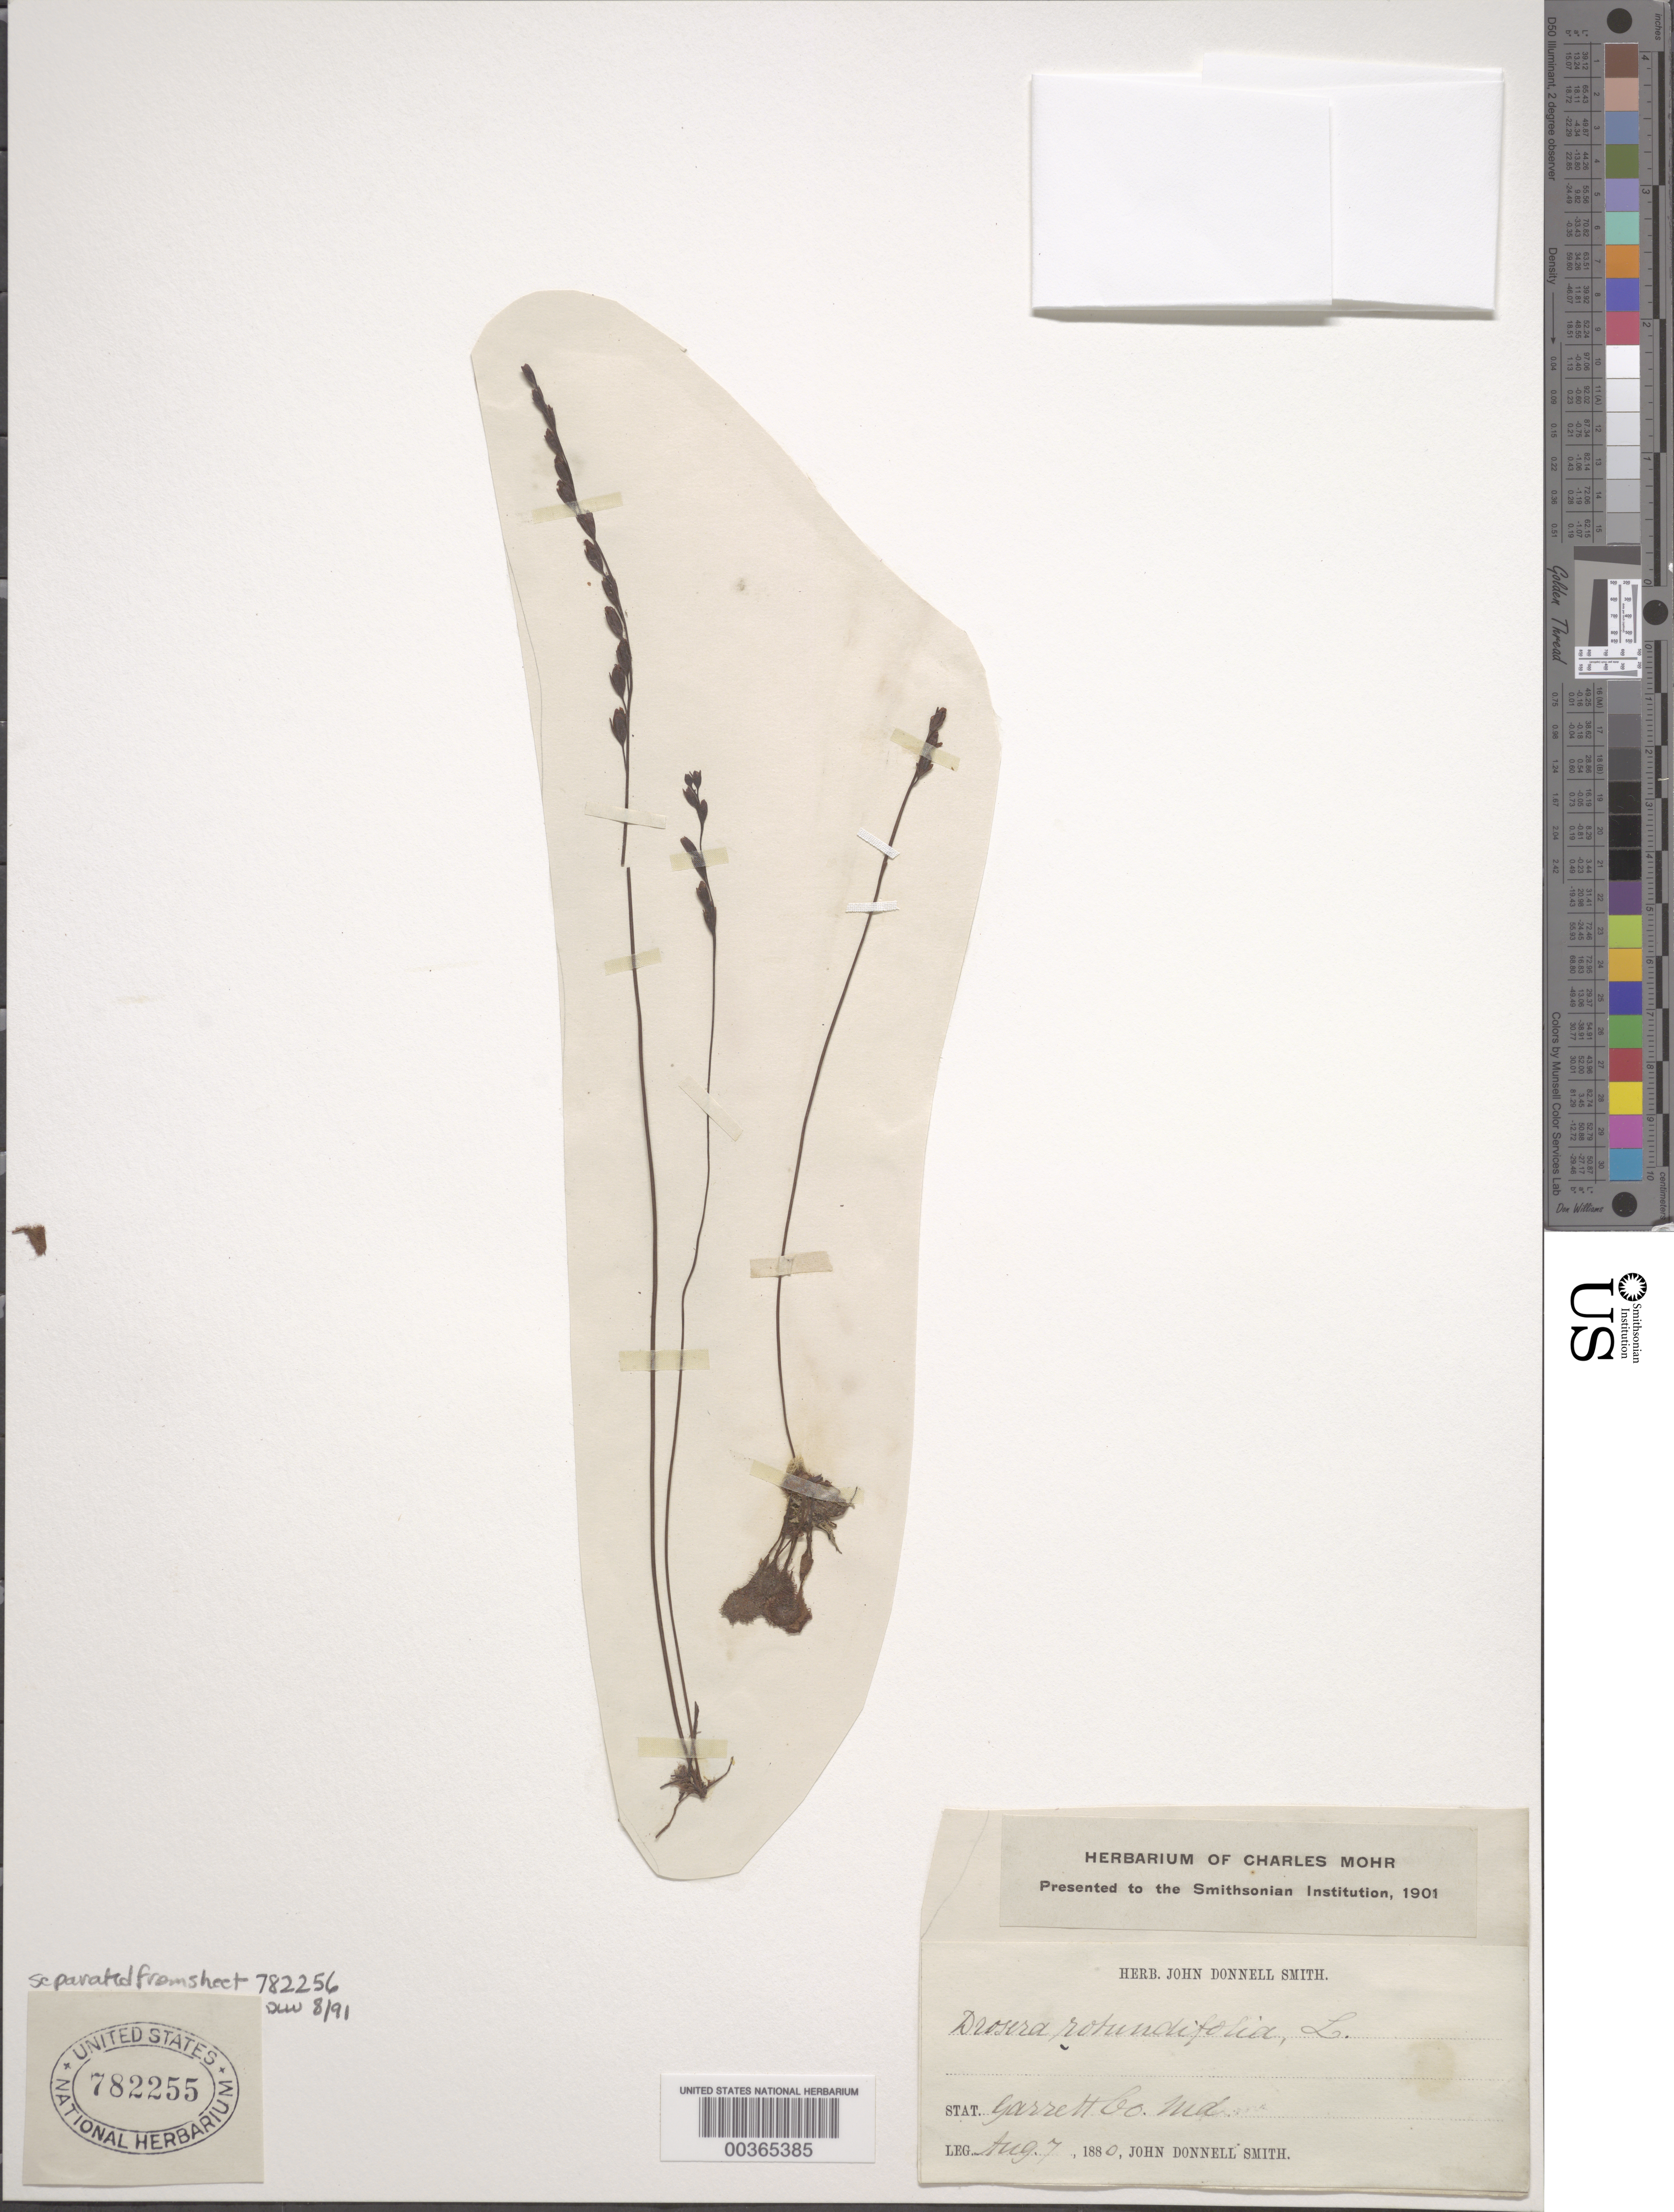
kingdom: Plantae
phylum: Tracheophyta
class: Magnoliopsida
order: Caryophyllales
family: Droseraceae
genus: Drosera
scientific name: Drosera rotundifolia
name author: L.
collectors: J. Donnell Smith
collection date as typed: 07 Aug 1880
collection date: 1880-08-07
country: United States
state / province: Maryland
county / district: Garrett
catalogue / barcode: US 782255